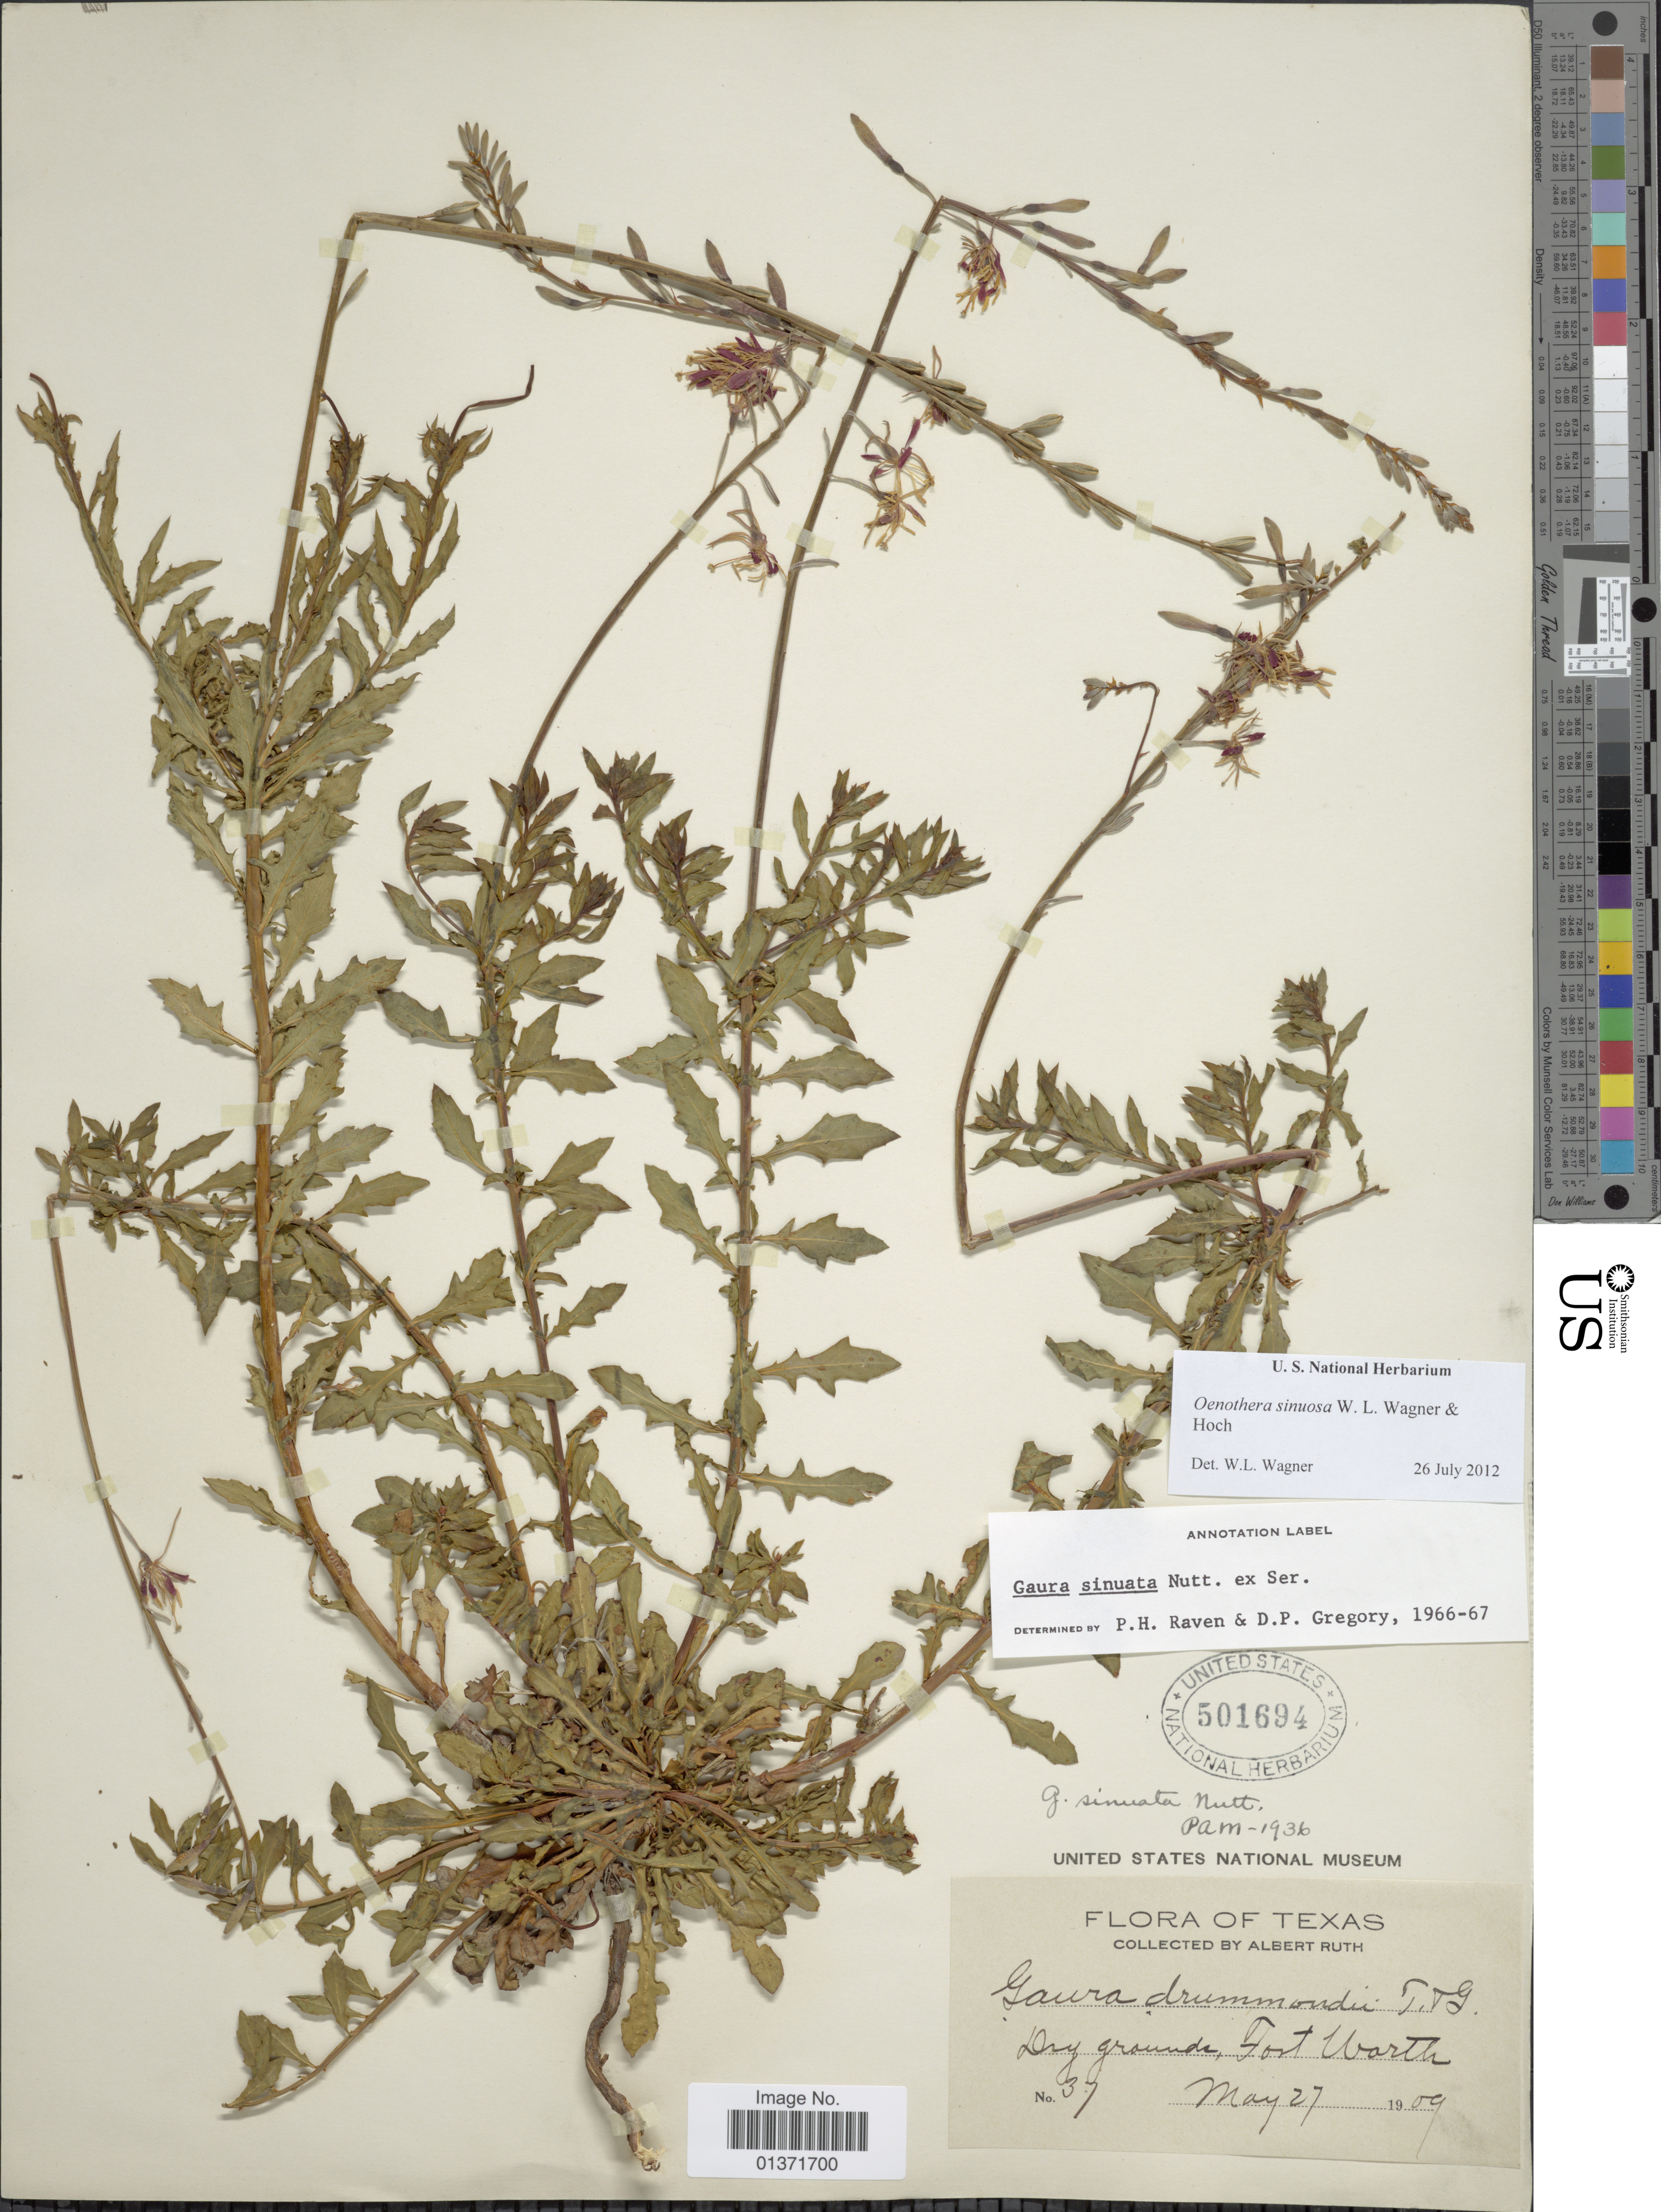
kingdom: Plantae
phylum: Tracheophyta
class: Magnoliopsida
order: Myrtales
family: Onagraceae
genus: Oenothera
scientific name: Oenothera sinuosa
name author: Nutt. ex Ser.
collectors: A. Ruth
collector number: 37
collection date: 1909-05-27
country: United States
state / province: Texas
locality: Fort Worth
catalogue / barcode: US 501694